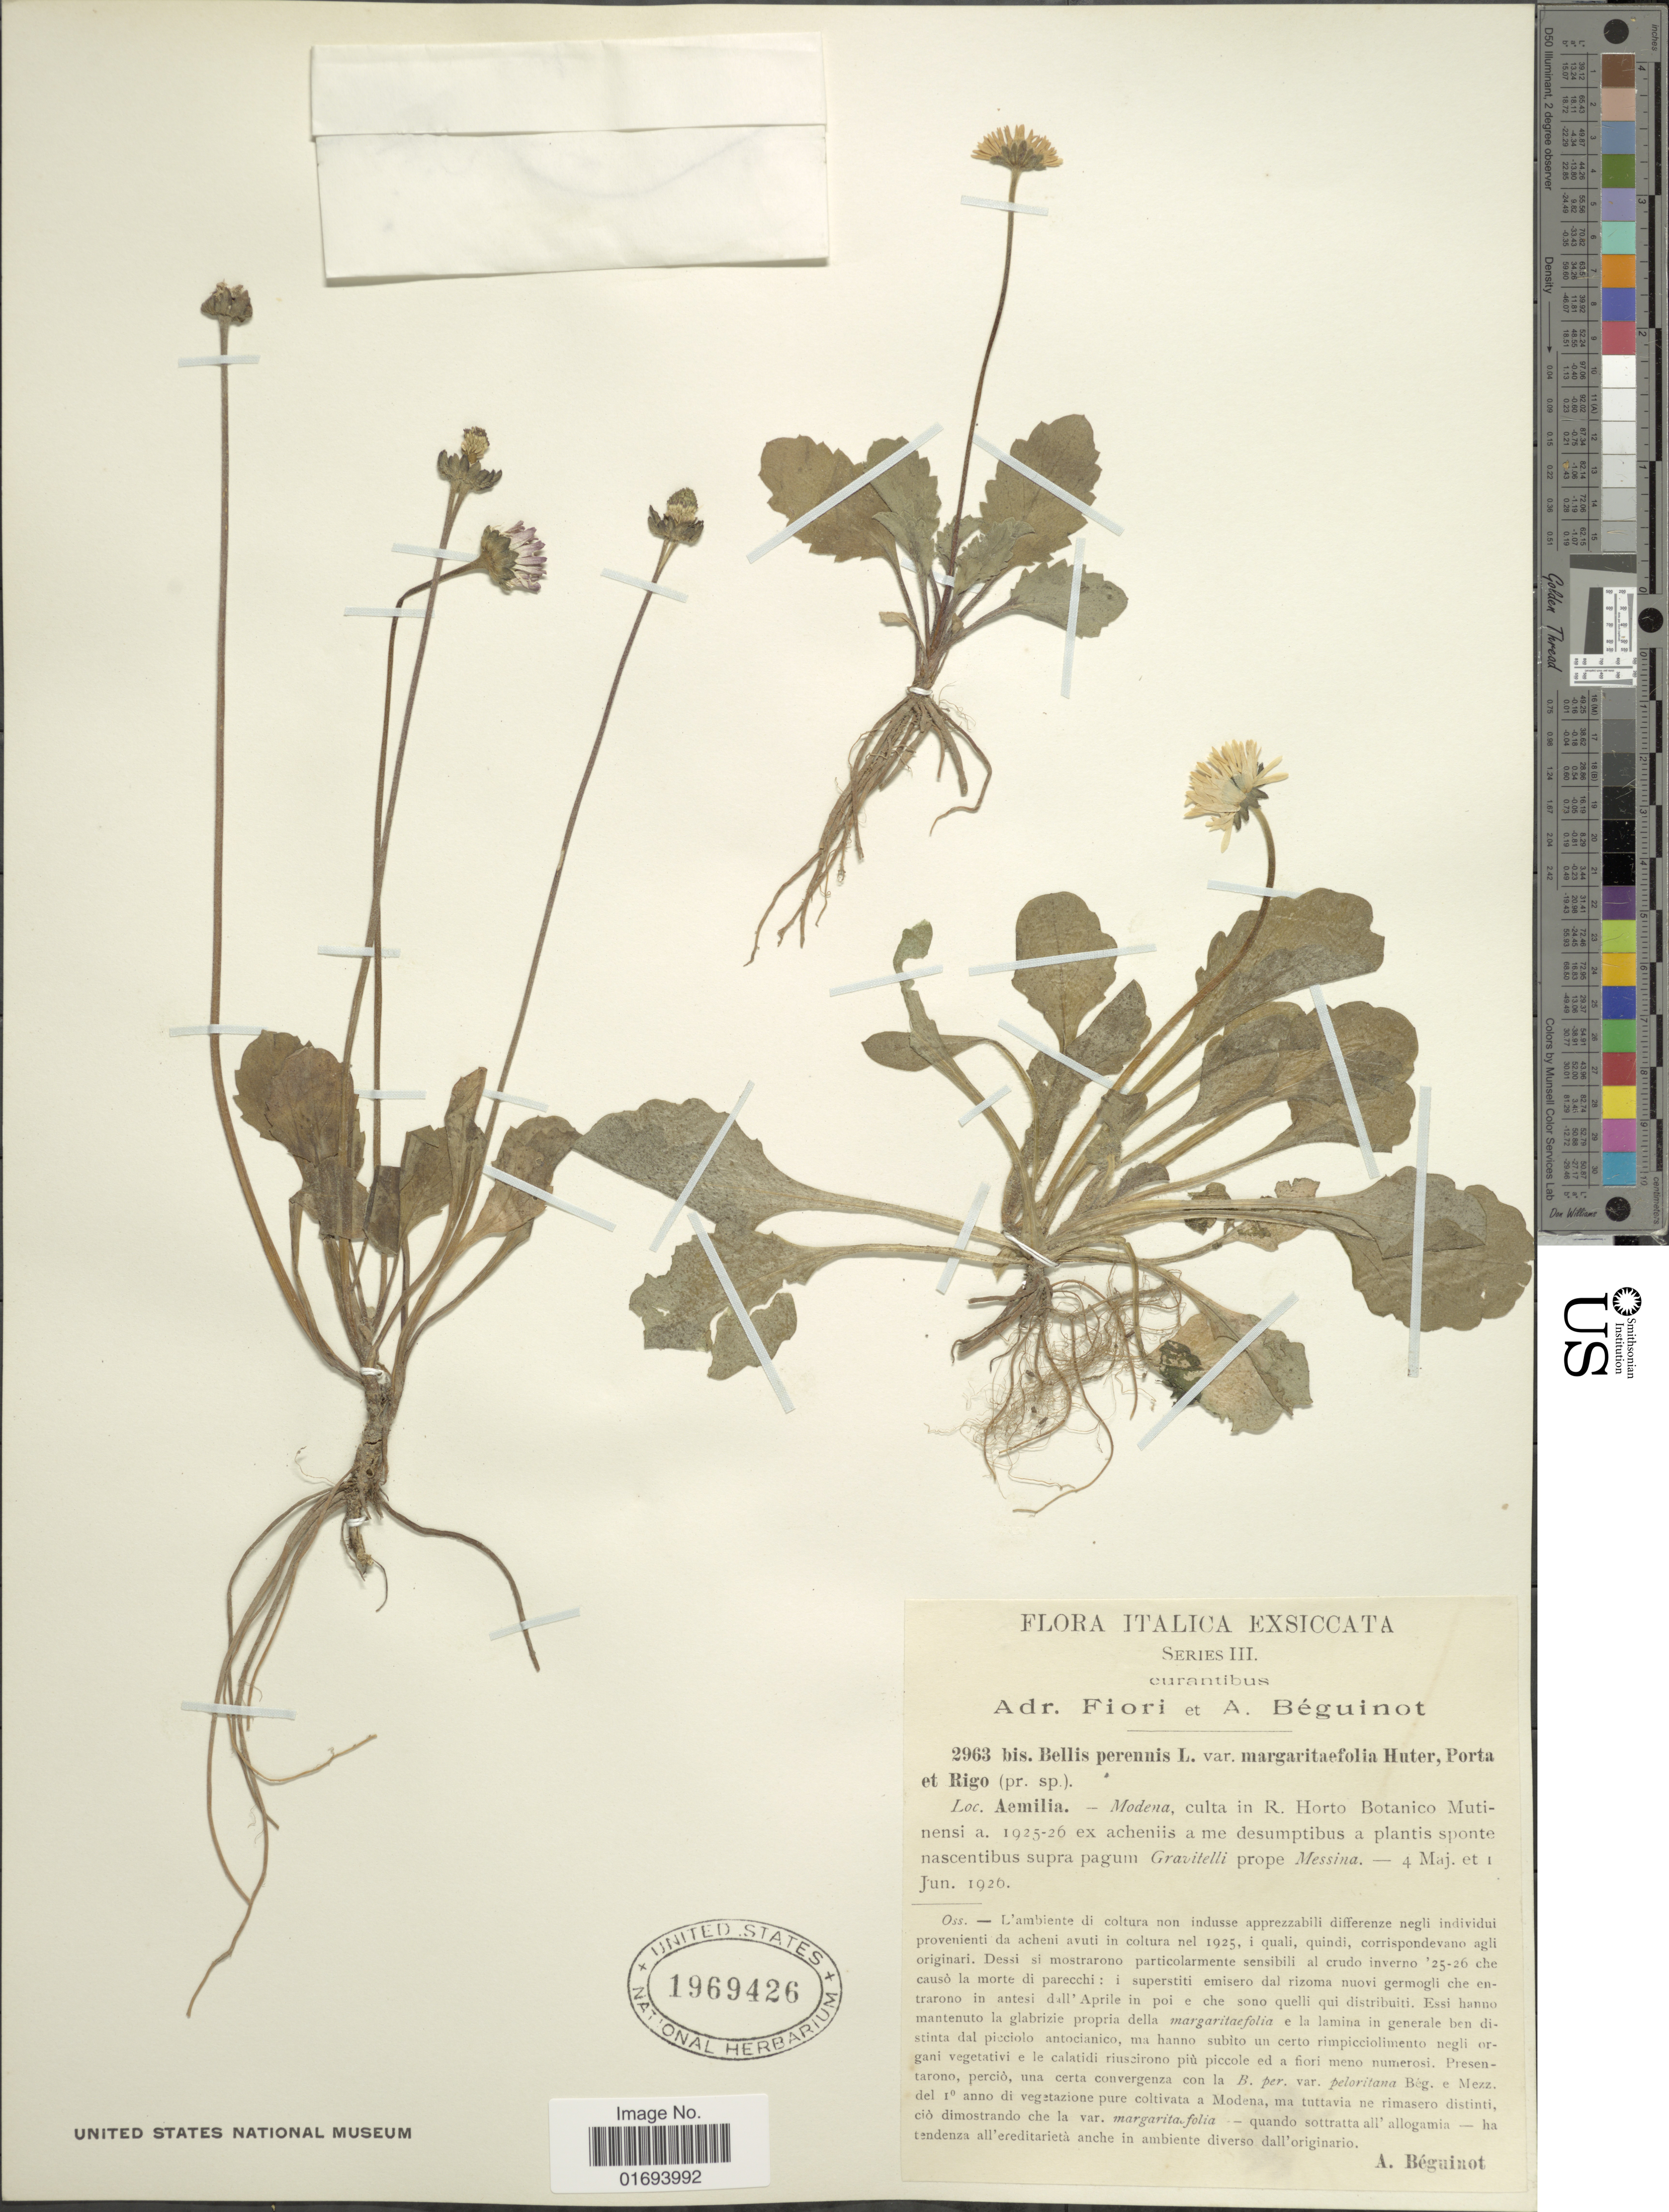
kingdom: Plantae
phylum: Tracheophyta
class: Magnoliopsida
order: Asterales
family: Asteraceae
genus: Bellis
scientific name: Bellis perennis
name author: L.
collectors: A. Béguinot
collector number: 2963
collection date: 1926-05-04/1926-06-01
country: Italy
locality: Aemilla.- Modena, Italica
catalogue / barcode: US 1969426